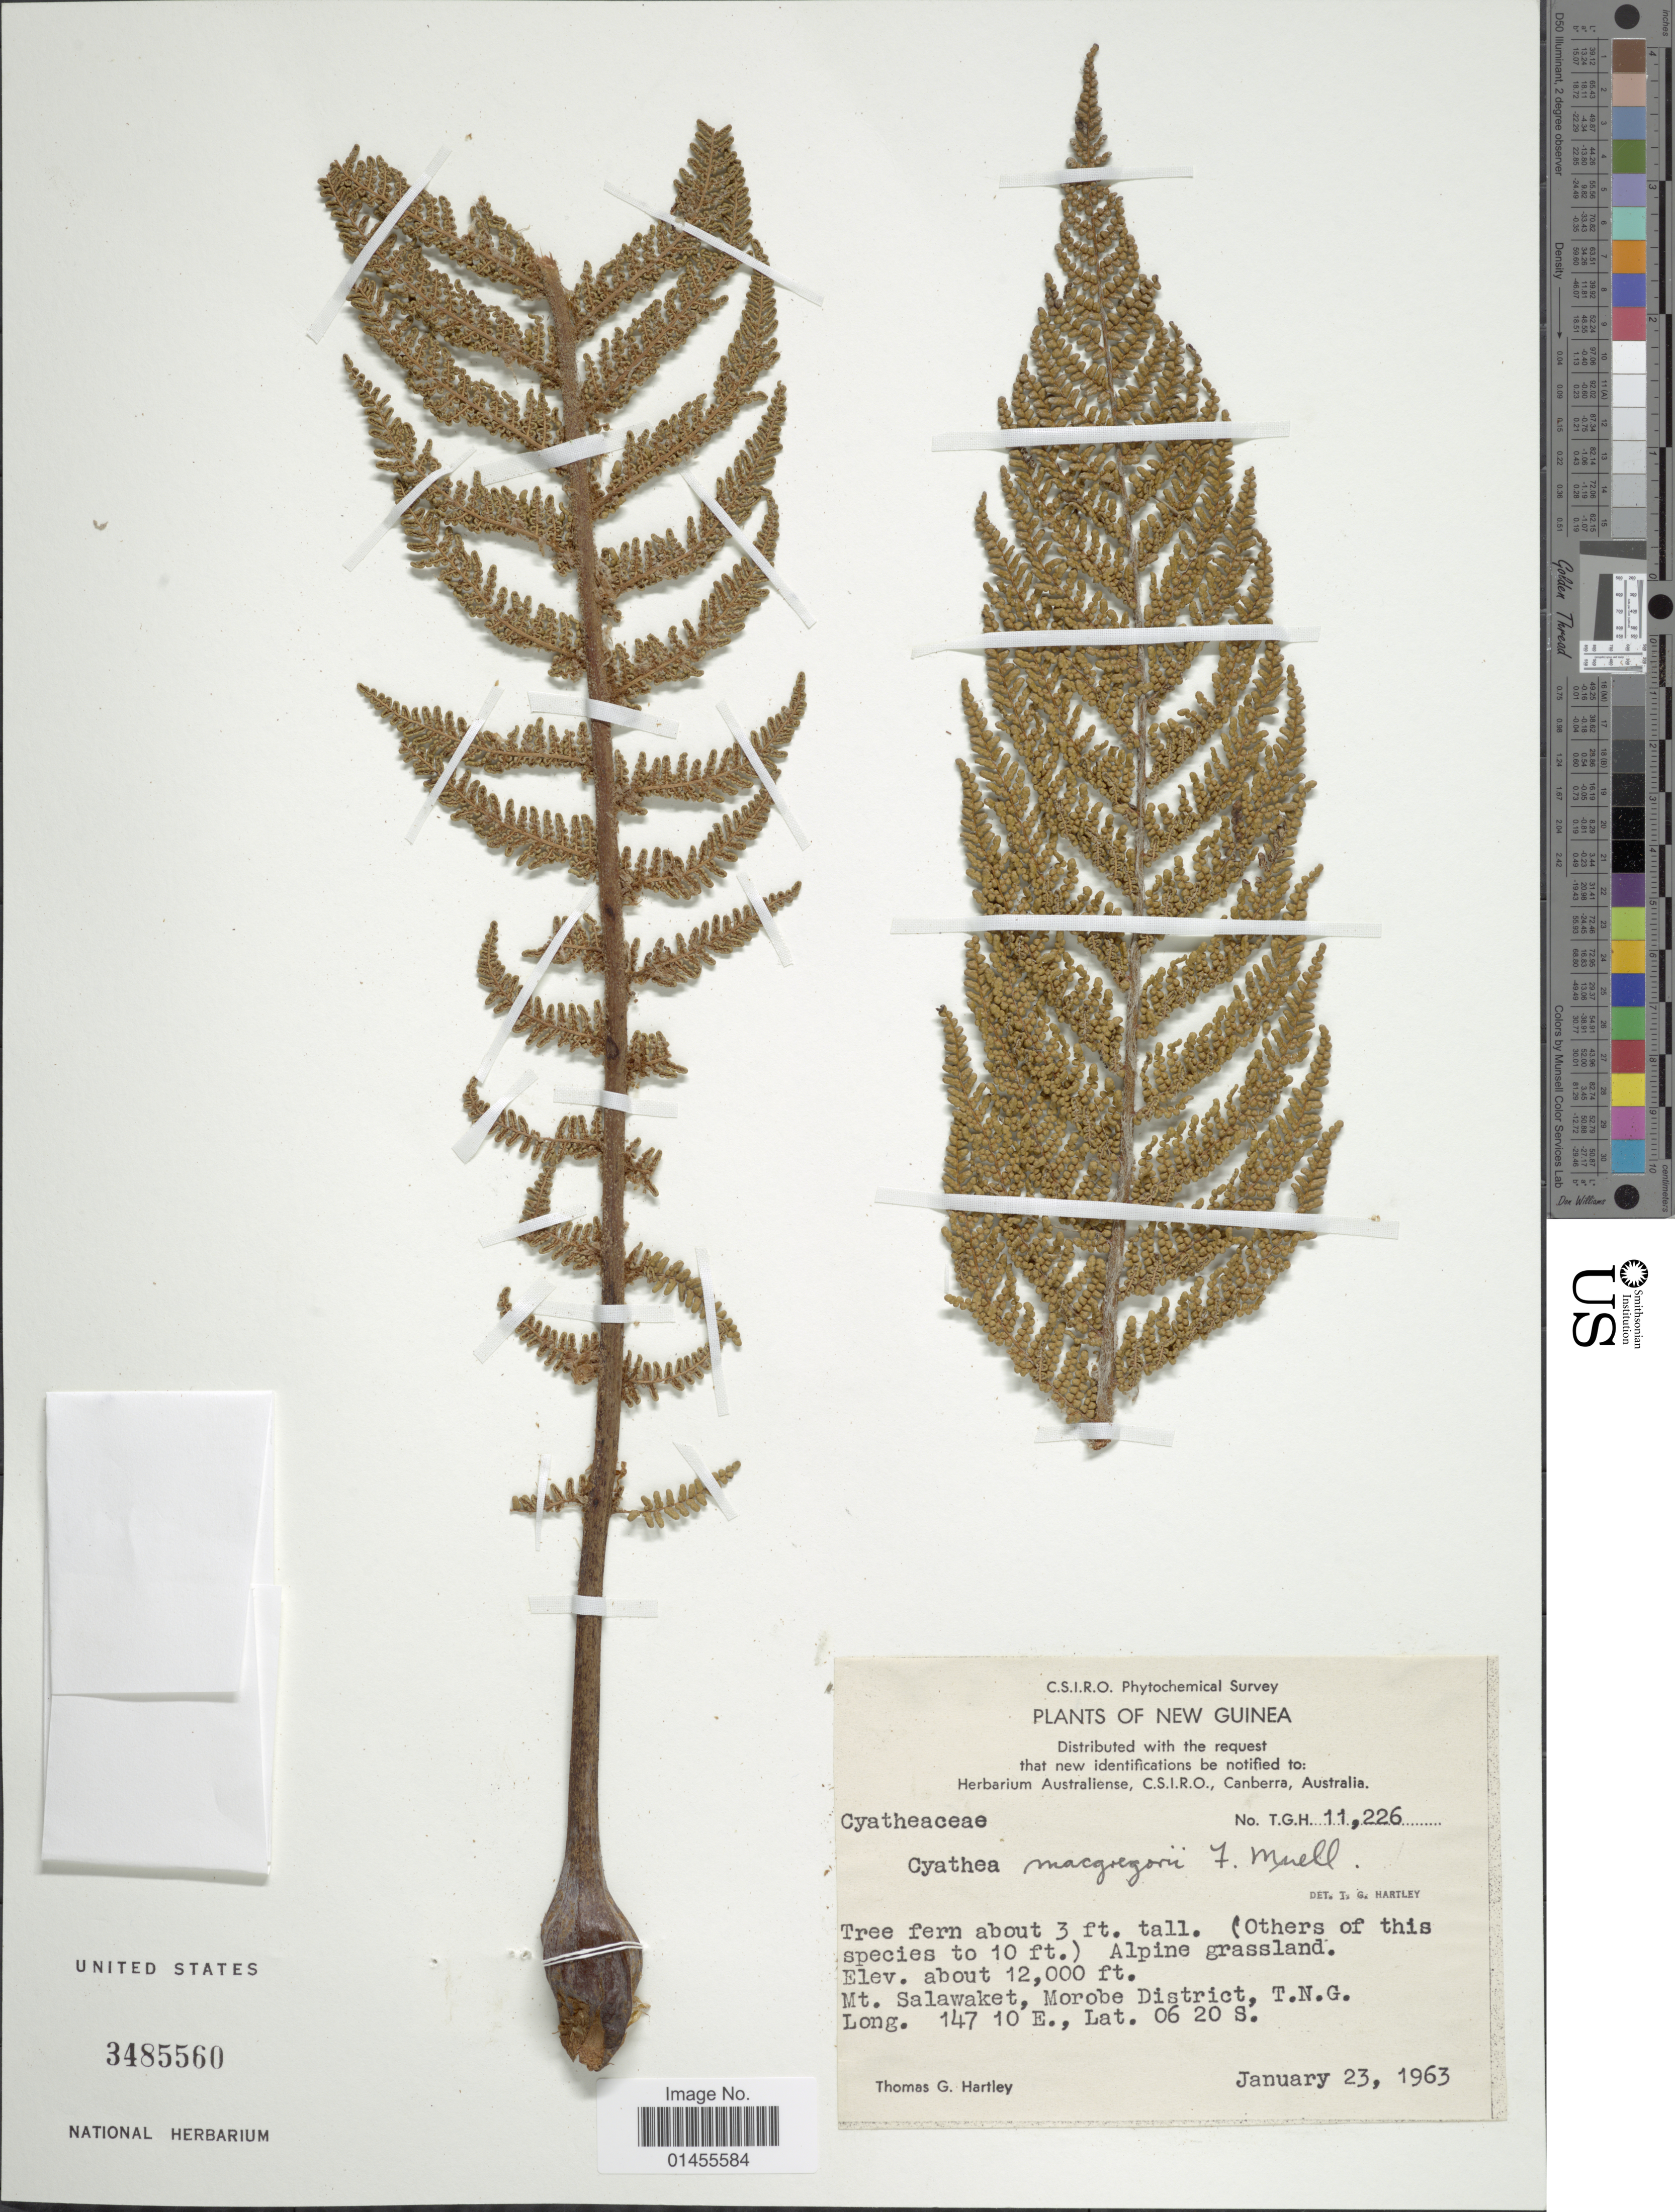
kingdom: Plantae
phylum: Tracheophyta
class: Polypodiopsida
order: Cyatheales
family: Cyatheaceae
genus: Alsophila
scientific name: Alsophila macgregorii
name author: (F. Muell.) R.M. Tryon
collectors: T. G. Hartley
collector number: T.G.H. 11226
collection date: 1963-01-23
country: Papua New Guinea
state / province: Morobe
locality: New Guinea. Mt. Salawaket, Morobe District, T.N.G.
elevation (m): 3658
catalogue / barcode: US 3485560